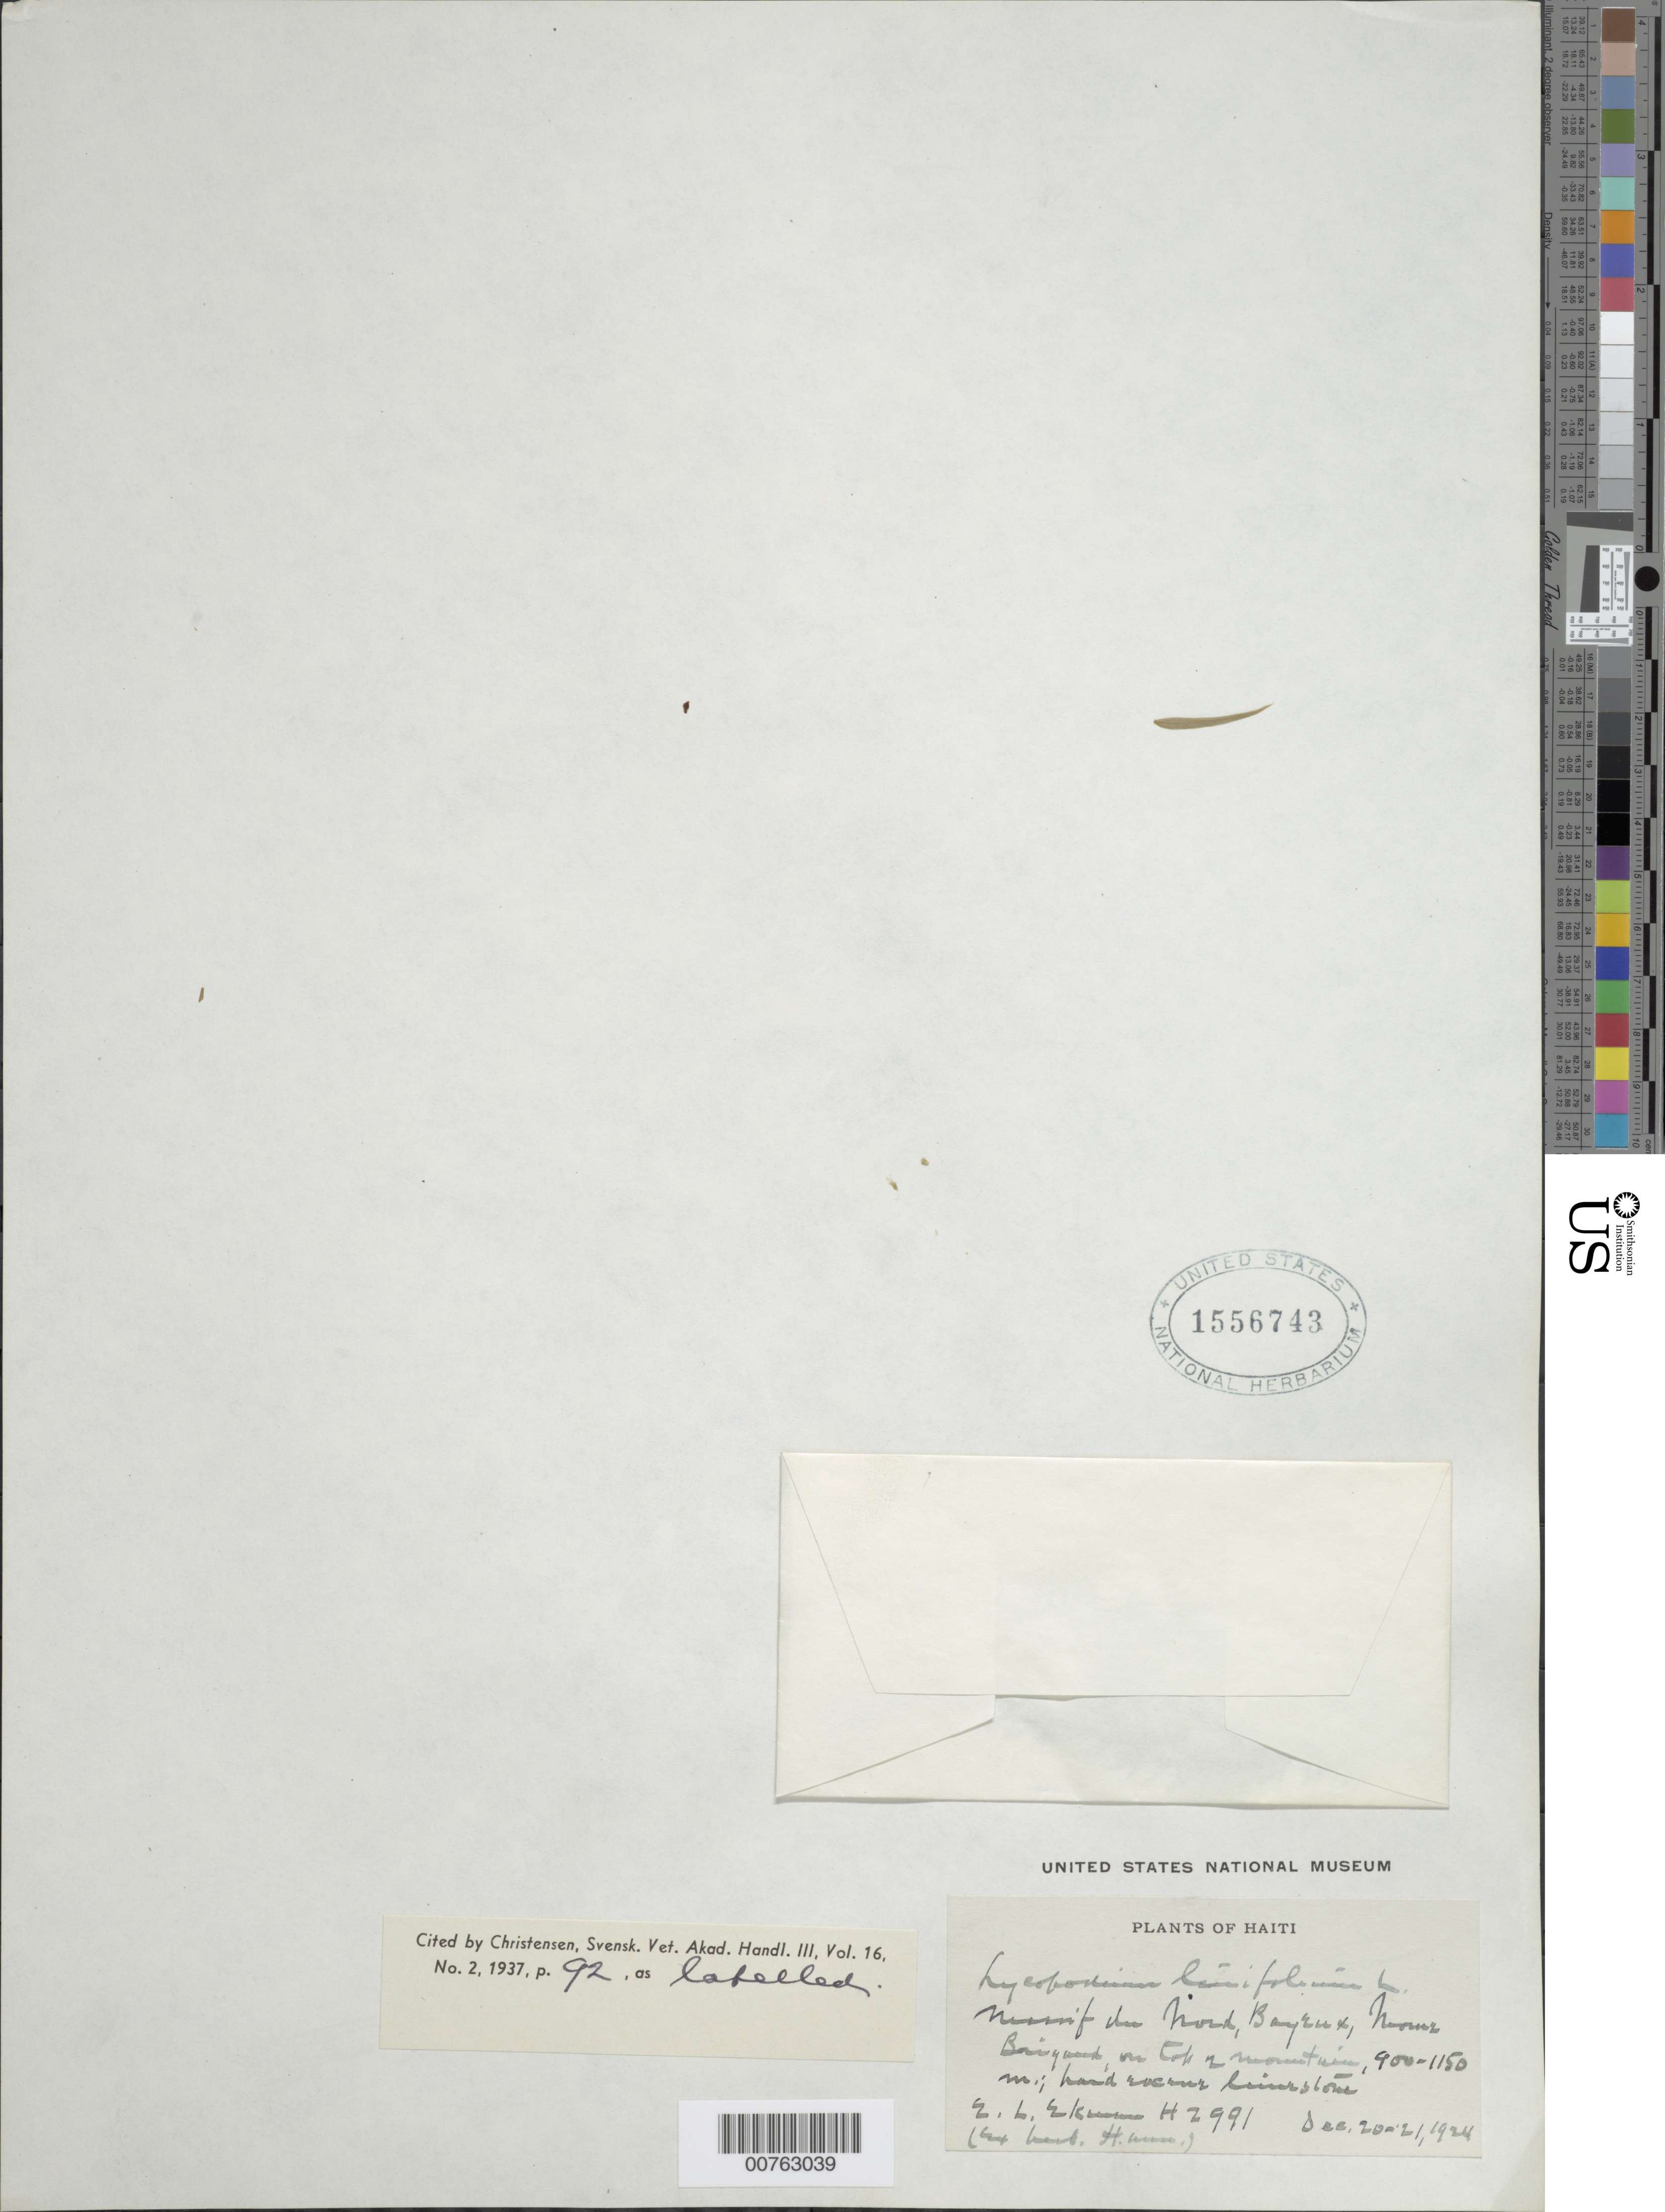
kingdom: Plantae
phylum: Tracheophyta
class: Lycopodiopsida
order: Lycopodiales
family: Lycopodiaceae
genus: Phlegmariurus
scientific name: Phlegmariurus linifolius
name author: (L.) B. Øllg.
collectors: E. L. Ekman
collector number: H 2991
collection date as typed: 20 Dec 1924 to 21 Dec 1924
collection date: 1924-12-20/1924-12-21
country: Haiti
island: Hispaniola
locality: Massif du Nord, Bayeaux, Morne Brigard, on top of mountain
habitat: Limestone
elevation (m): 900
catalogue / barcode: US 1556743